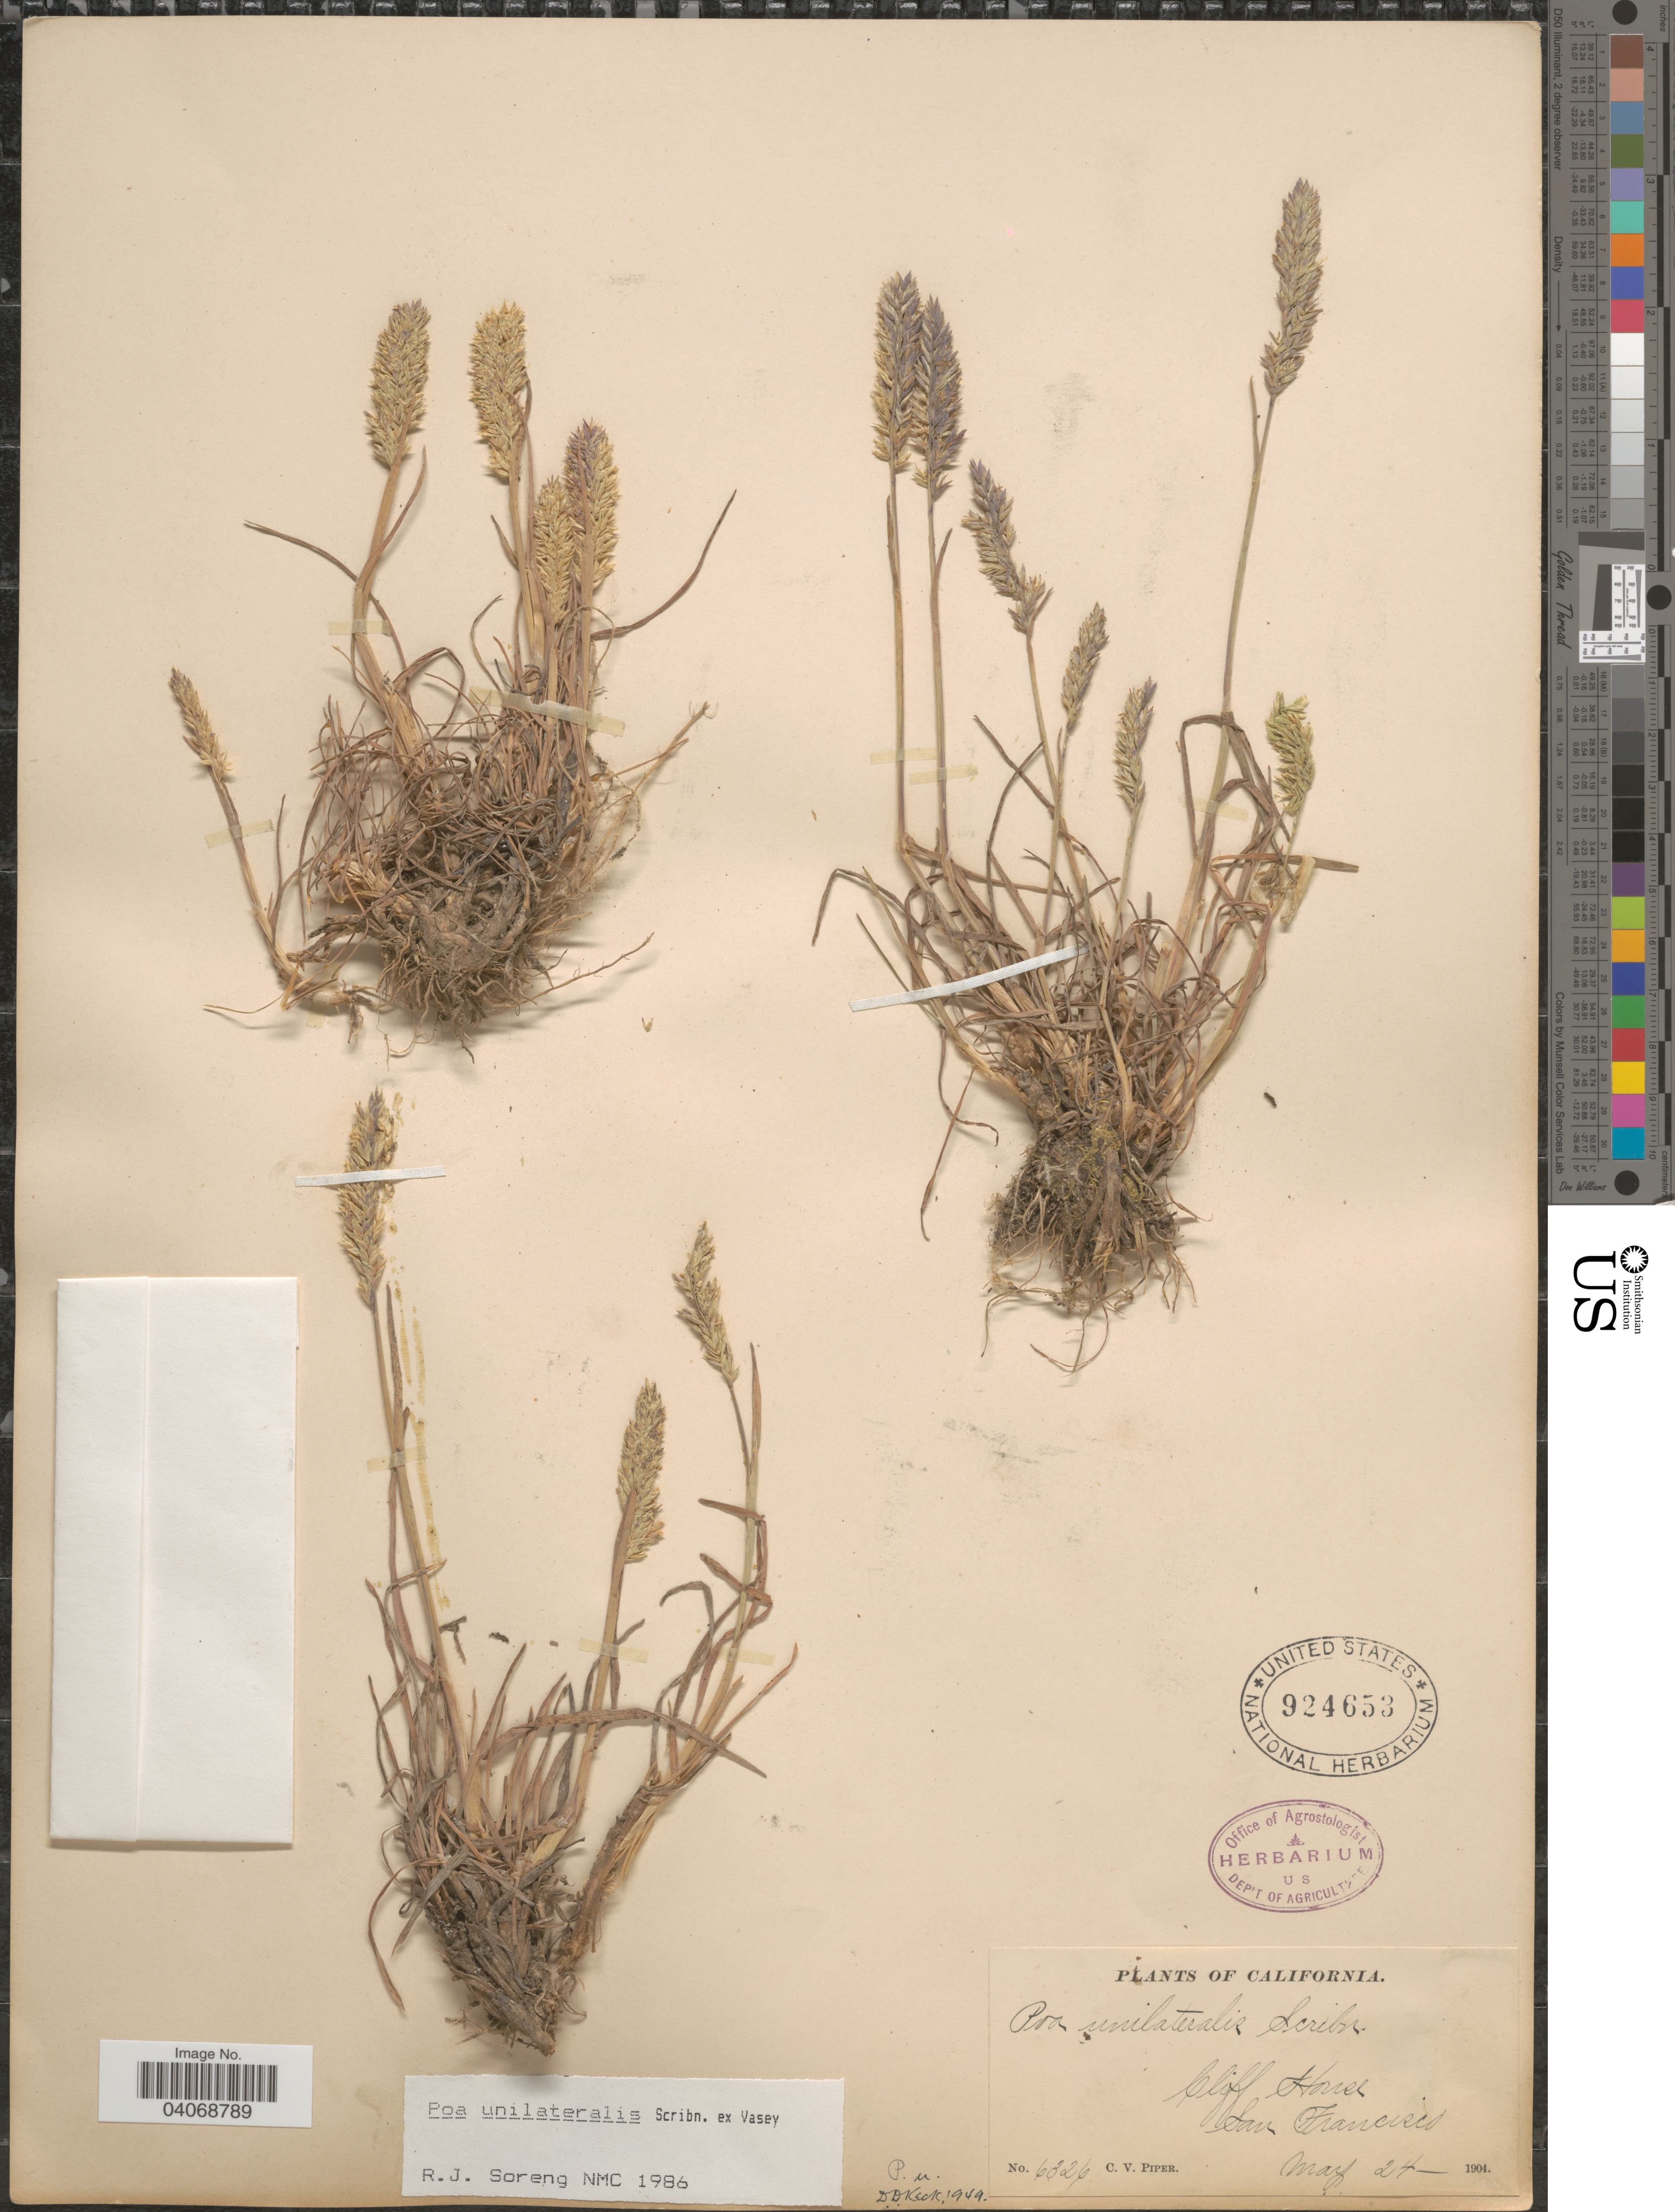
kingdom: Plantae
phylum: Tracheophyta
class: Liliopsida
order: Poales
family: Poaceae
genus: Poa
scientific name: Poa unilateralis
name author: Scribn. ex Vasey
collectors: C. V. Piper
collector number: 6326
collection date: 1904-05-24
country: United States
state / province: California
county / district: San Francisco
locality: Cliff Horses. San Francisco.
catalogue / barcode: US 924653